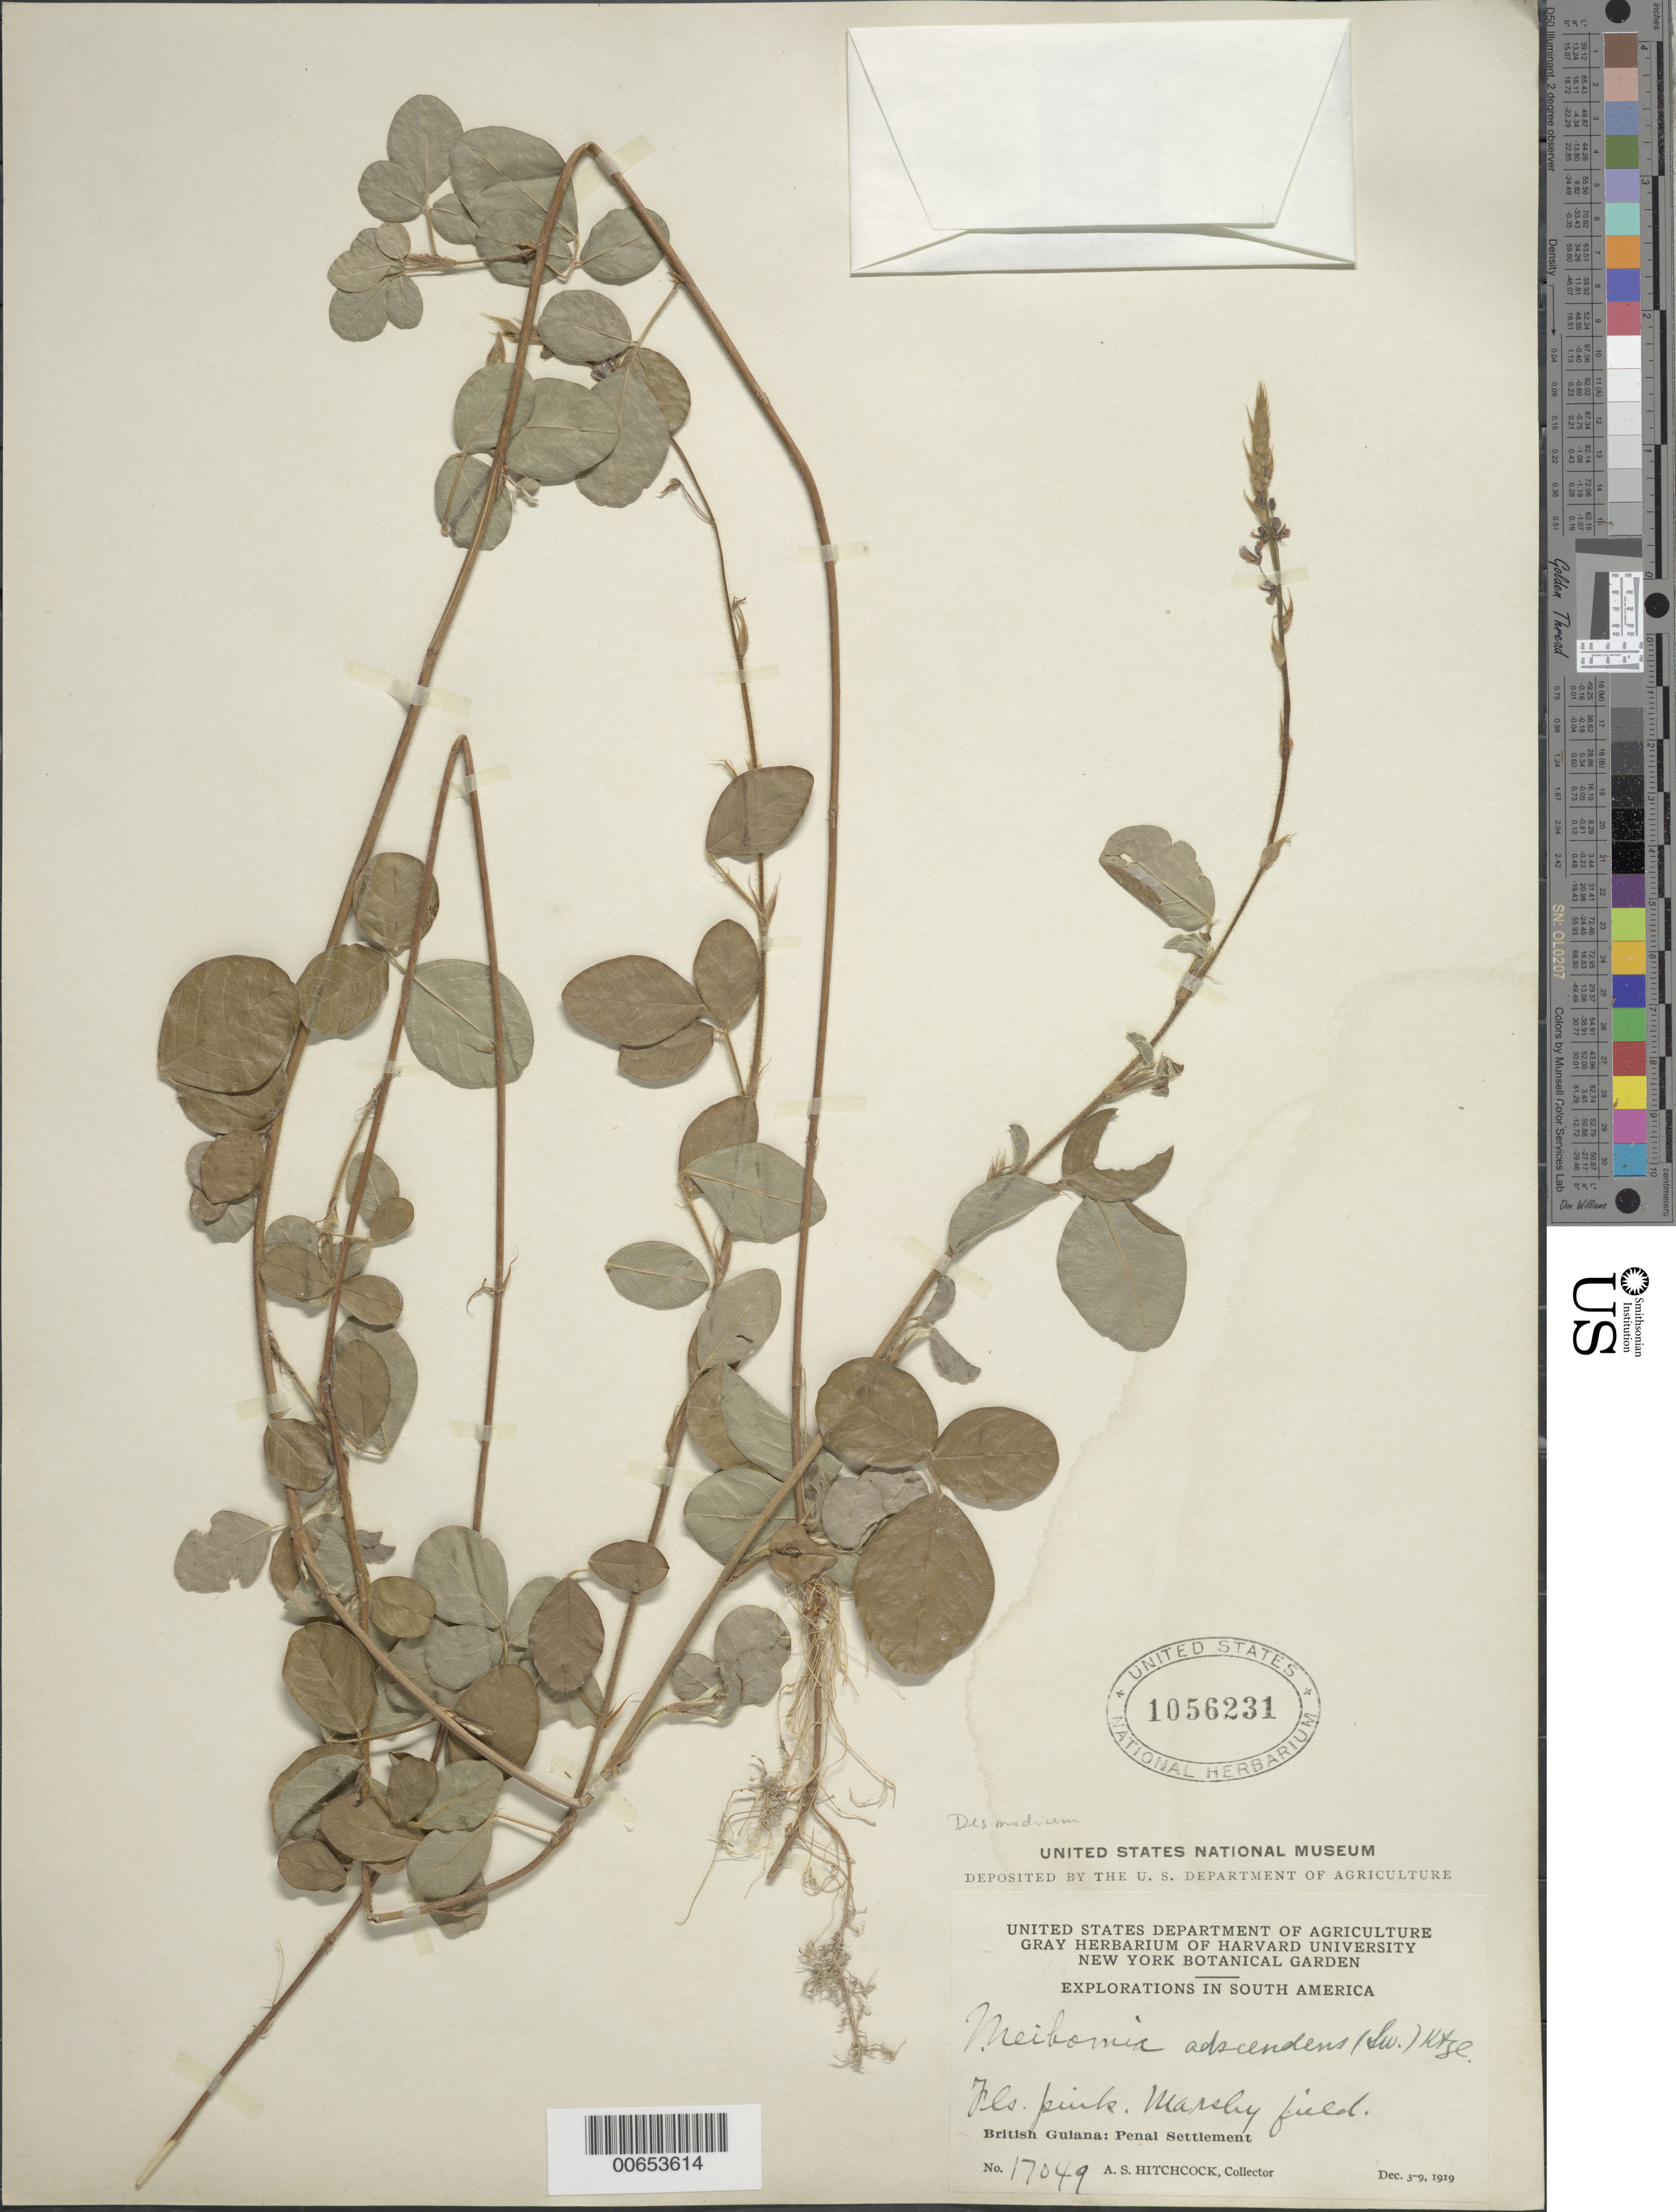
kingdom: Plantae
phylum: Tracheophyta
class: Magnoliopsida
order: Fabales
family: Fabaceae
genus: Grona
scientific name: Grona adscendens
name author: (Sw.) H. Ohashi & K. Ohashi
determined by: Strong, Mark T., (BOT), Smithsonian Institution - National Museum of Natural History (UNITED STATES)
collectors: A. S. Hitchcock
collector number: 17049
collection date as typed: Dec. 3-9, 1919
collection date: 1919-12-03/1919-12-09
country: Guyana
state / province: Cuyuni-Mazaruni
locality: Penal Settlement, on W side of Essequibo River, near mouth of Mazaruni River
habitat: Marshy field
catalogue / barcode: US 1056231